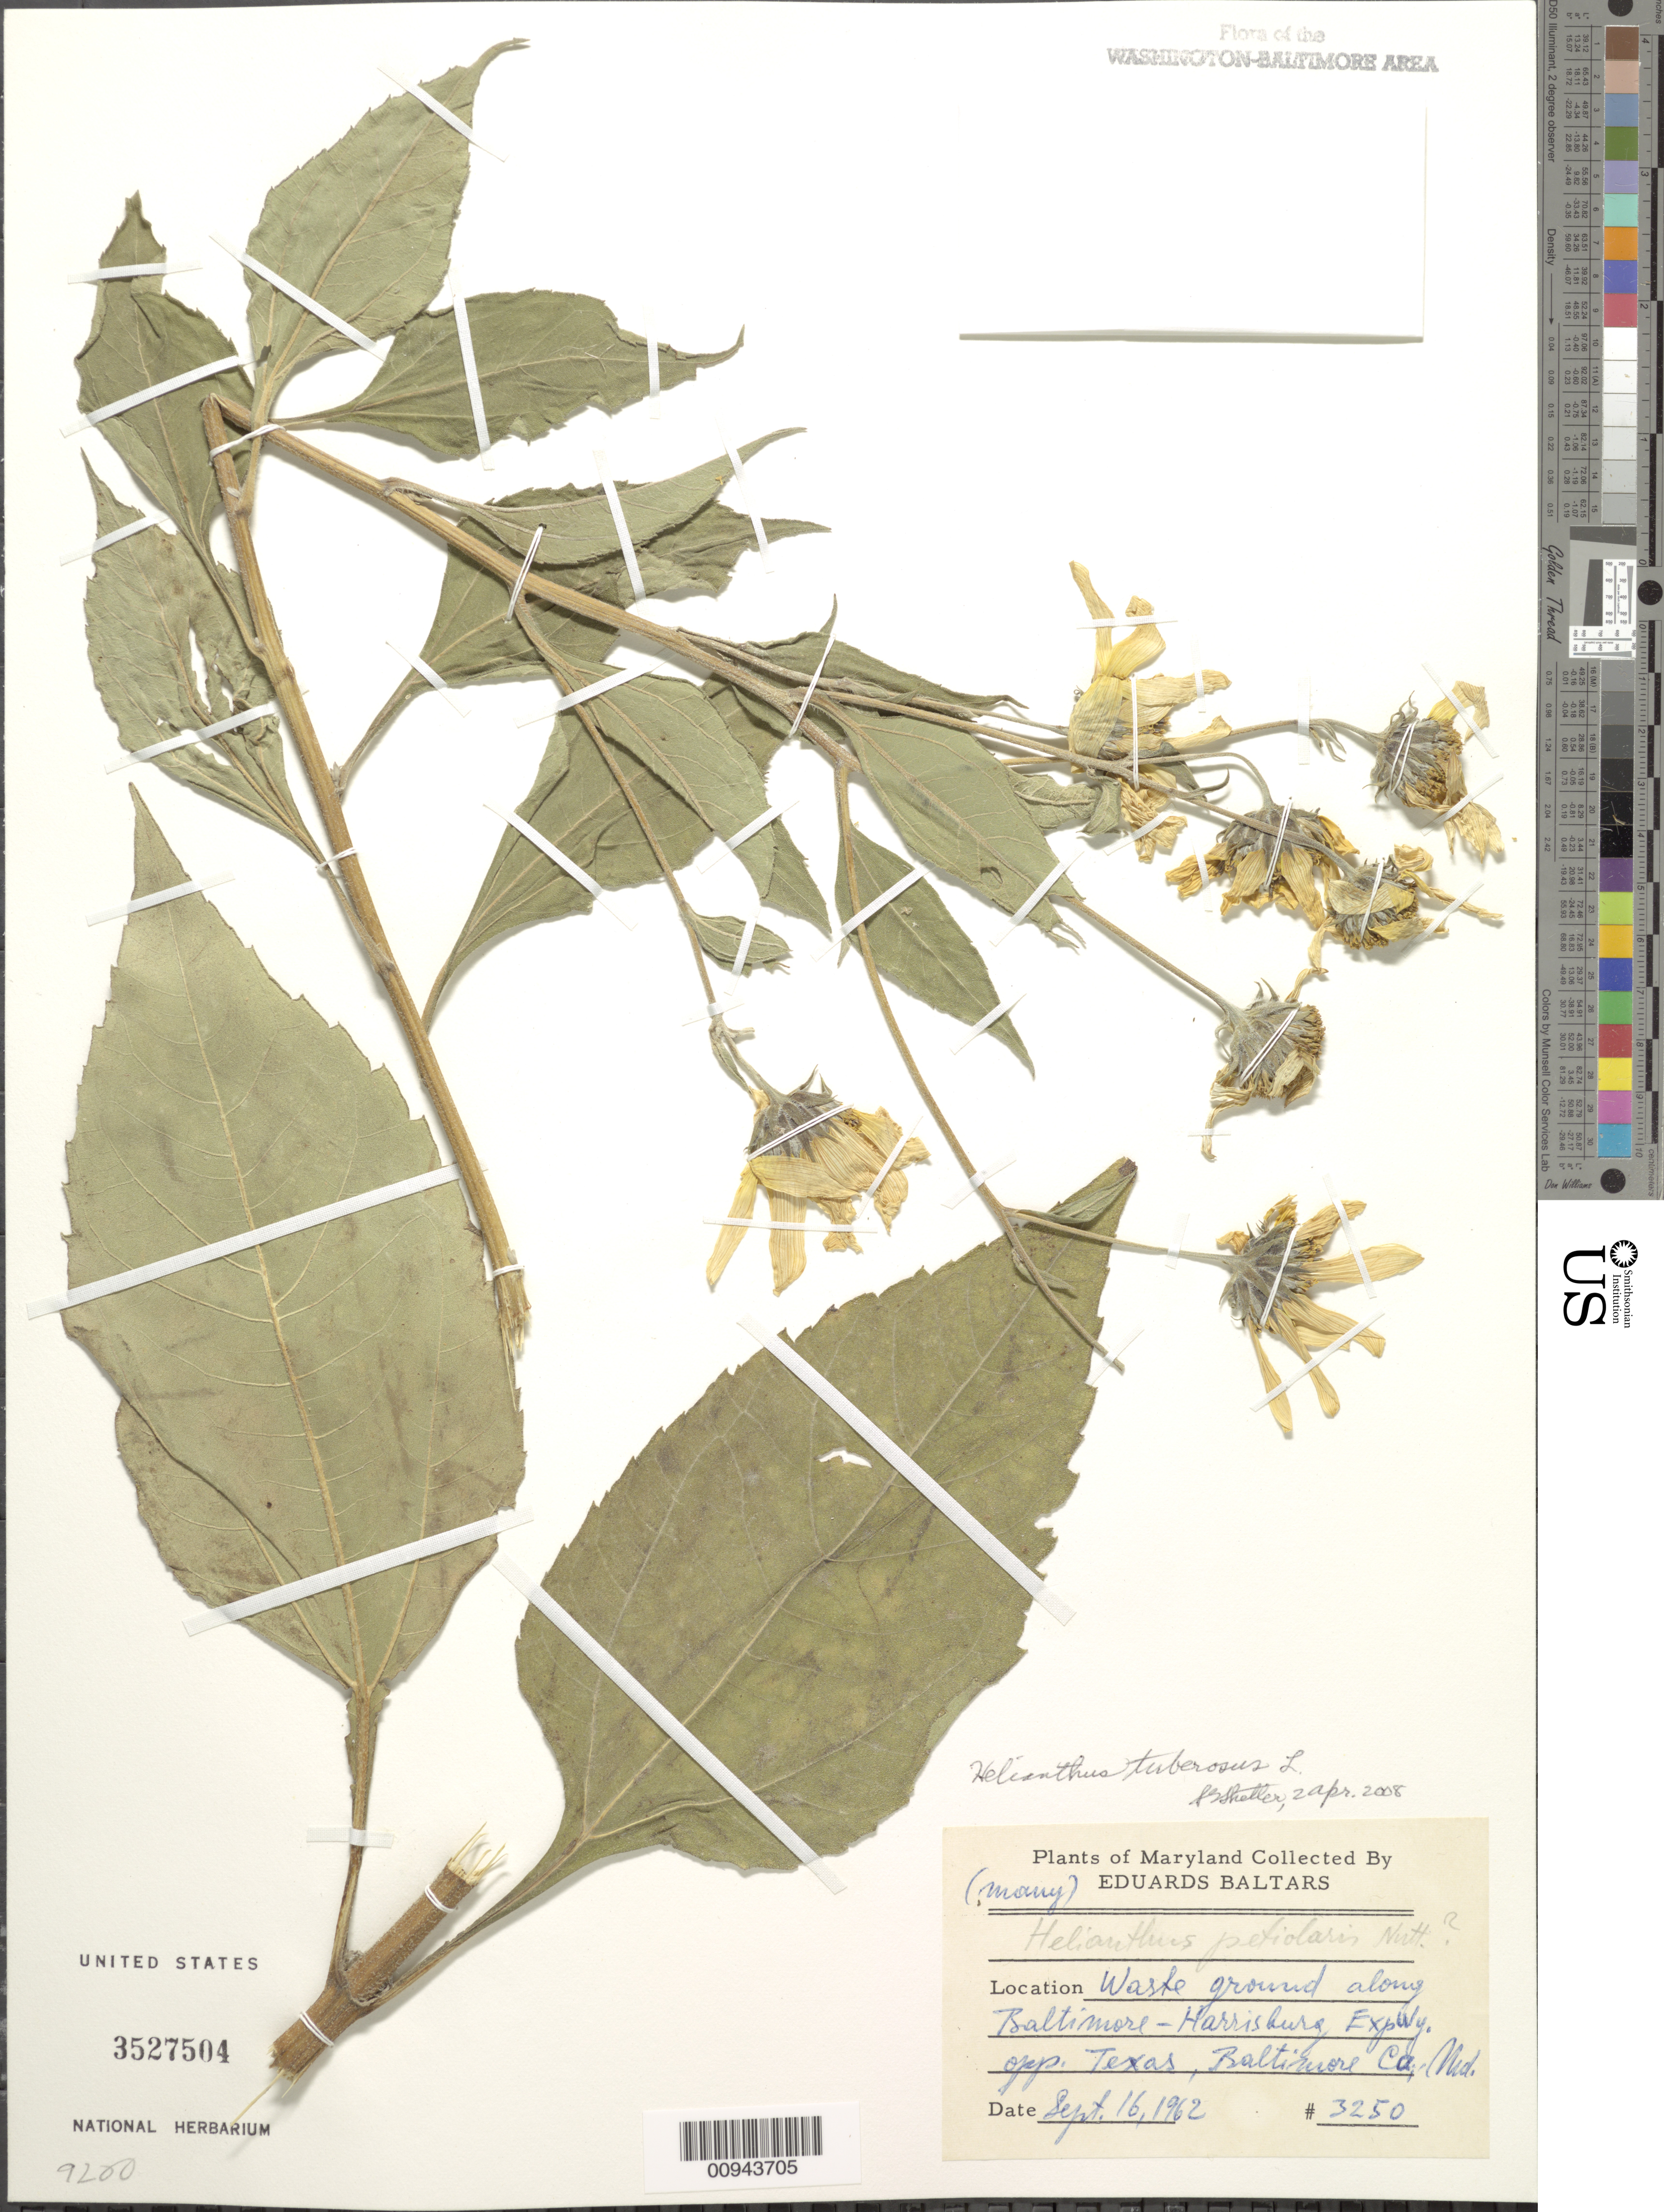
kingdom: Plantae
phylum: Tracheophyta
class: Magnoliopsida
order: Asterales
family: Asteraceae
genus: Helianthus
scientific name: Helianthus tuberosus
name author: L.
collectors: E. Baltars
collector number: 3250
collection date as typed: Sept. 16, 1962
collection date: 1962-09-16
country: United States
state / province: Maryland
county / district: Baltimore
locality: Along Baltimore-Harrisburg Expwy. opp. Texas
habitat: waste ground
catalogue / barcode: US 3527504